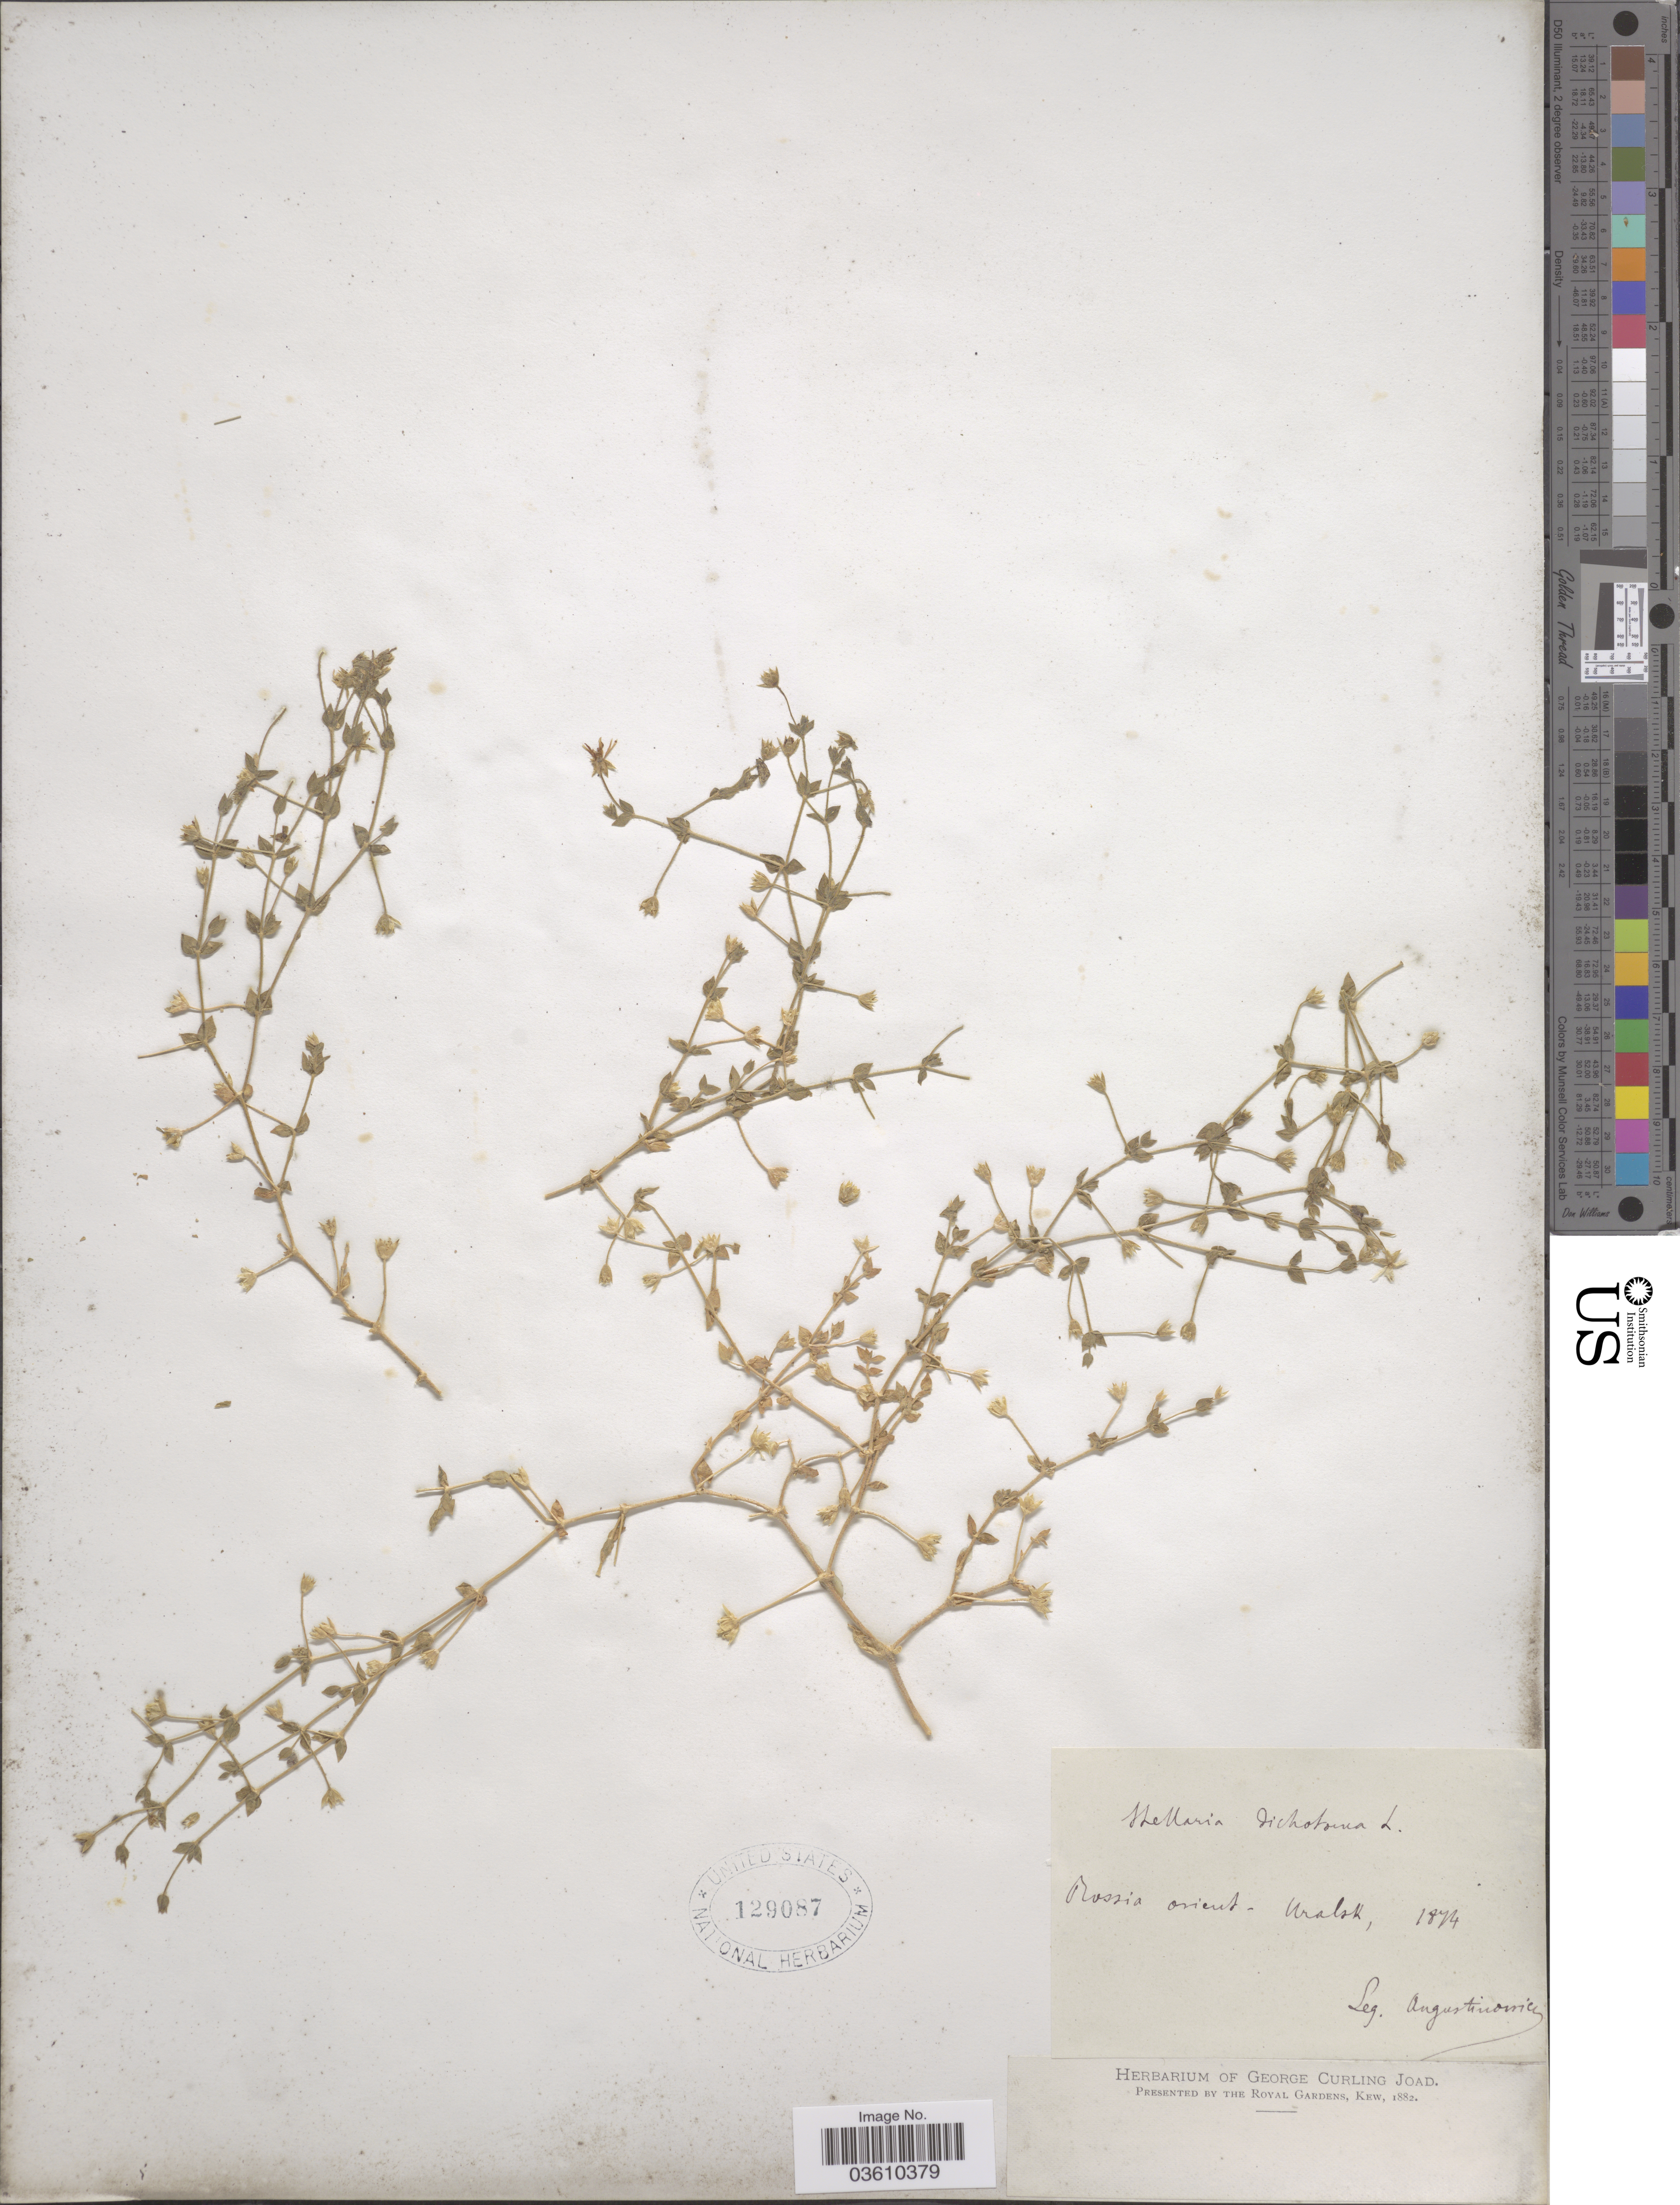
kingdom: Plantae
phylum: Tracheophyta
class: Magnoliopsida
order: Caryophyllales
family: Caryophyllaceae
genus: Stellaria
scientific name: Stellaria dichotoma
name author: L.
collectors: -. Angustinowicz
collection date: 1874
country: Russian Federation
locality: Rossia orient. Uralsk.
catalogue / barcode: US 129087